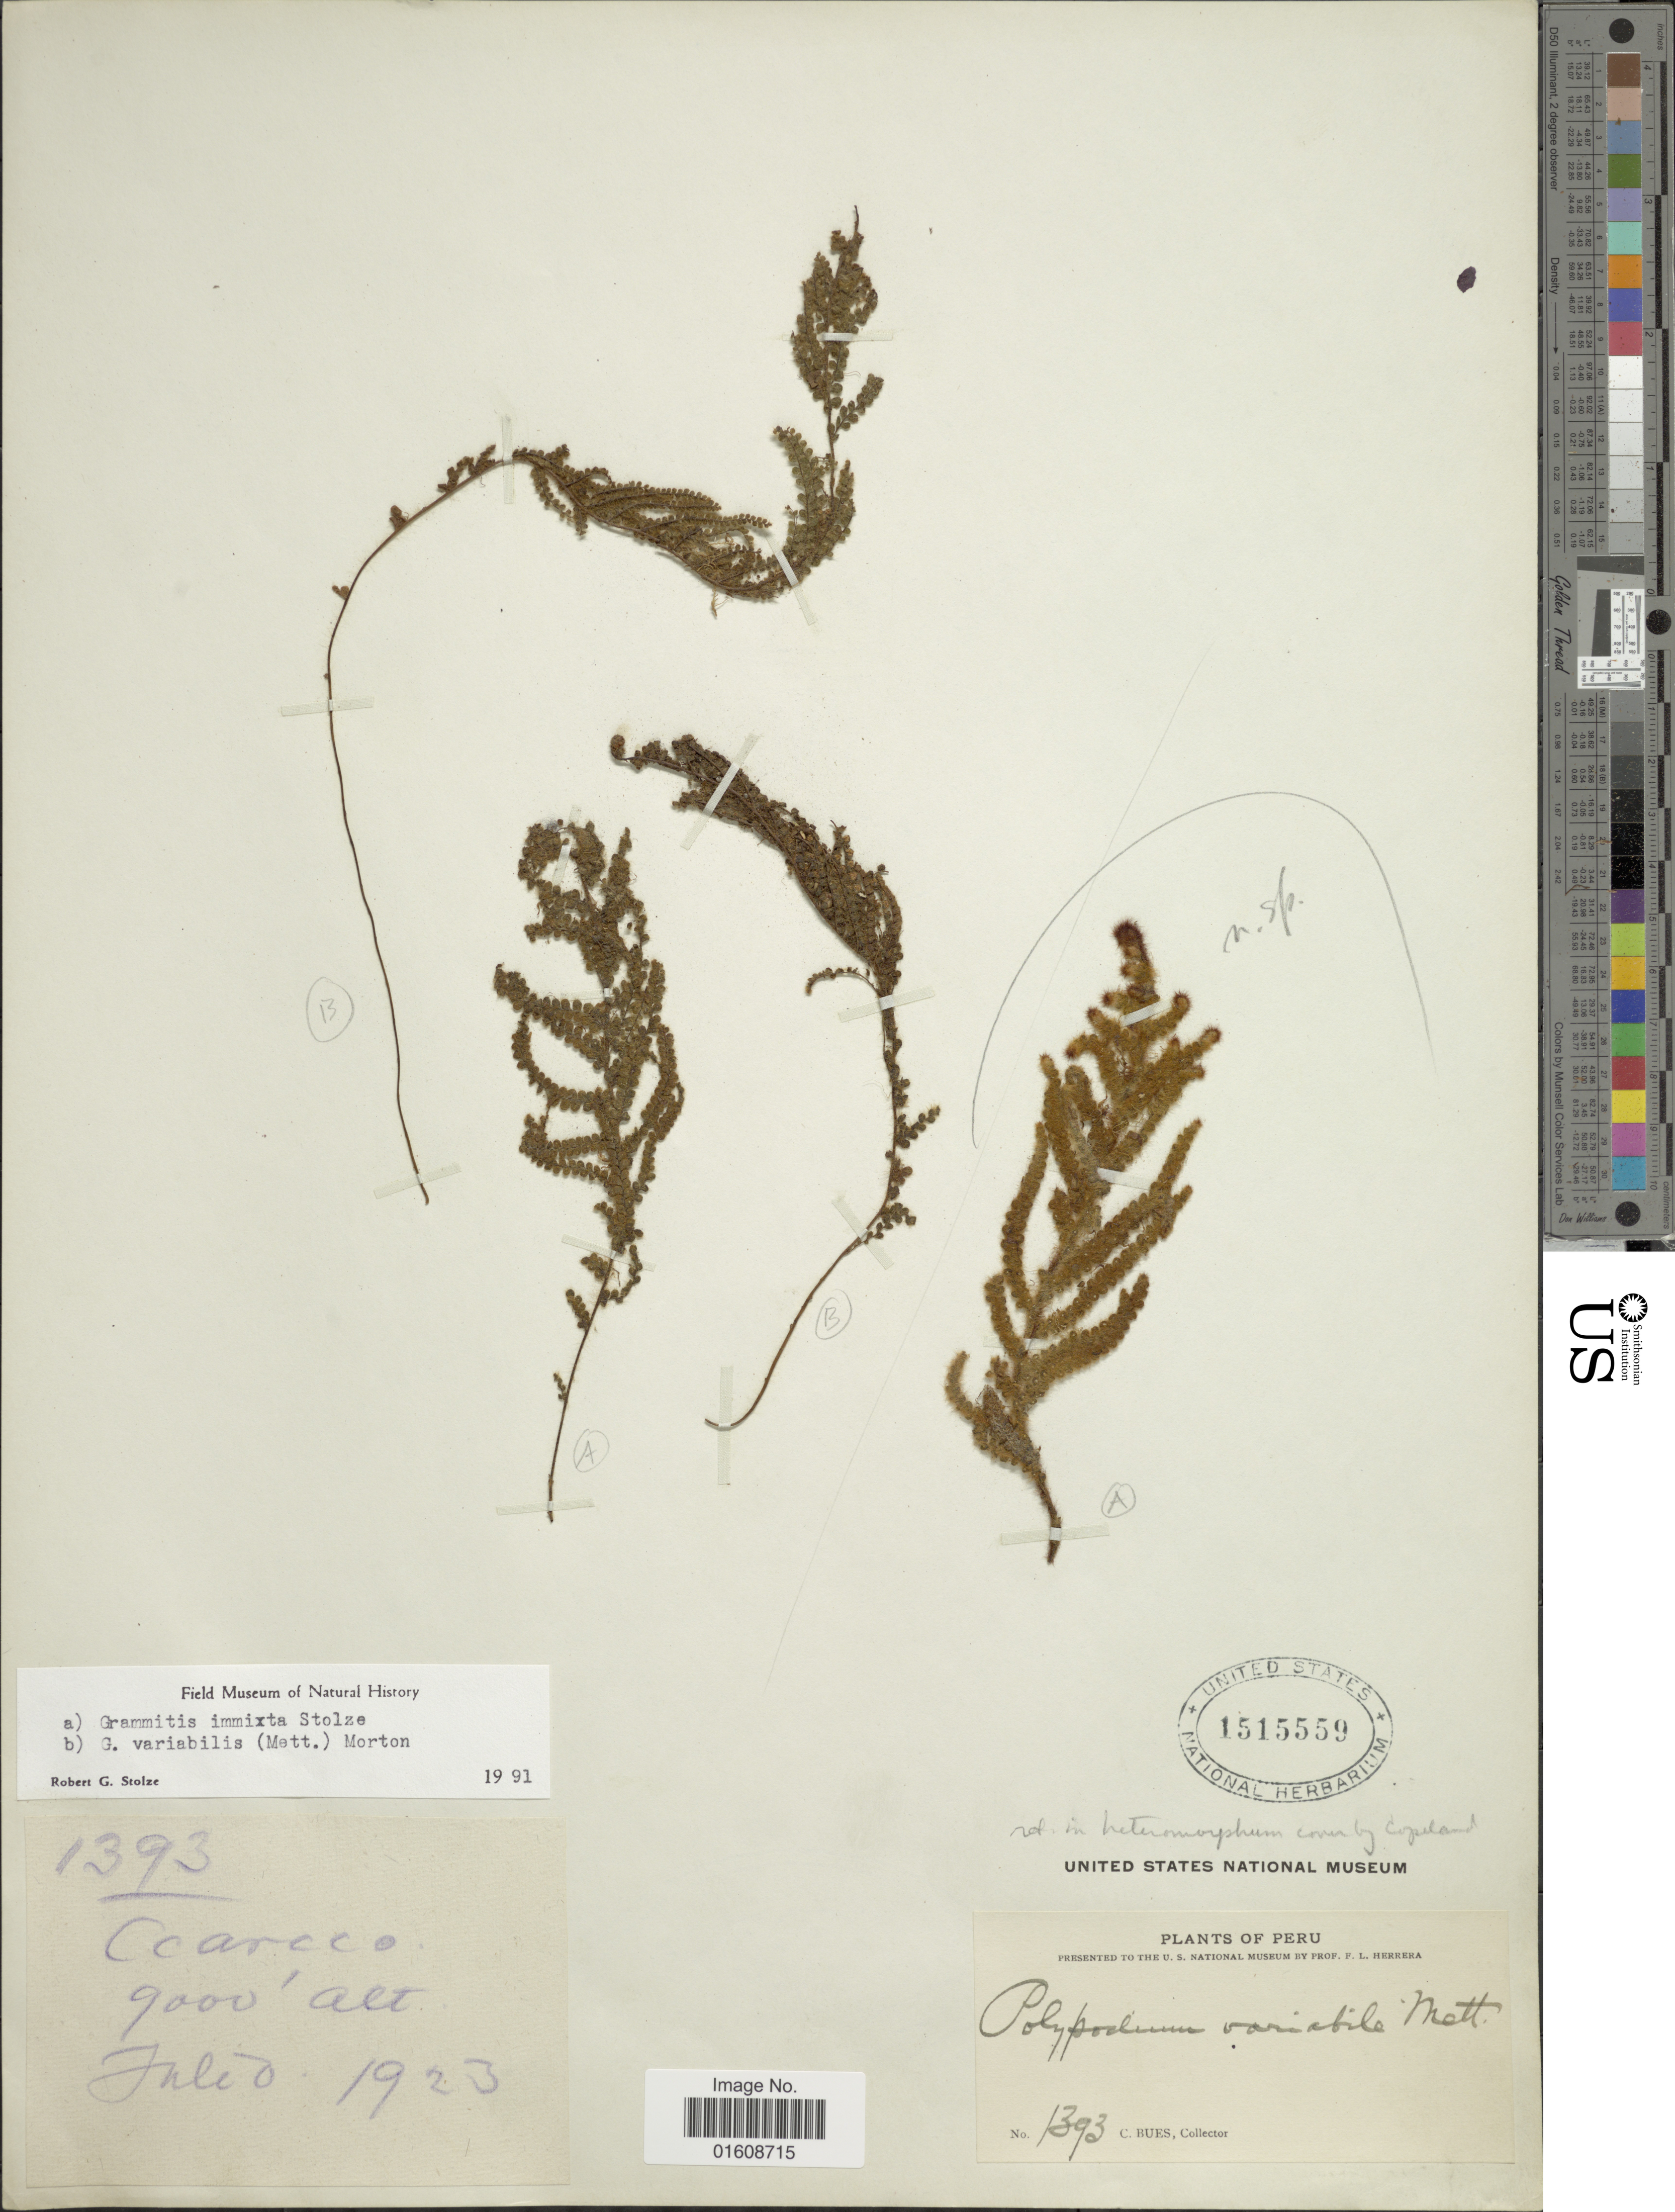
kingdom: Plantae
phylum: Tracheophyta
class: Polypodiopsida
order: Polypodiales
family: Polypodiaceae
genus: Alansmia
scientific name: Alansmia immixta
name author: (Stolze) Moguel & M. Kessler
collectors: C. Bues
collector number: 1393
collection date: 1923-07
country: Peru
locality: Coarcco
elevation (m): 2743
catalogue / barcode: US 1515559